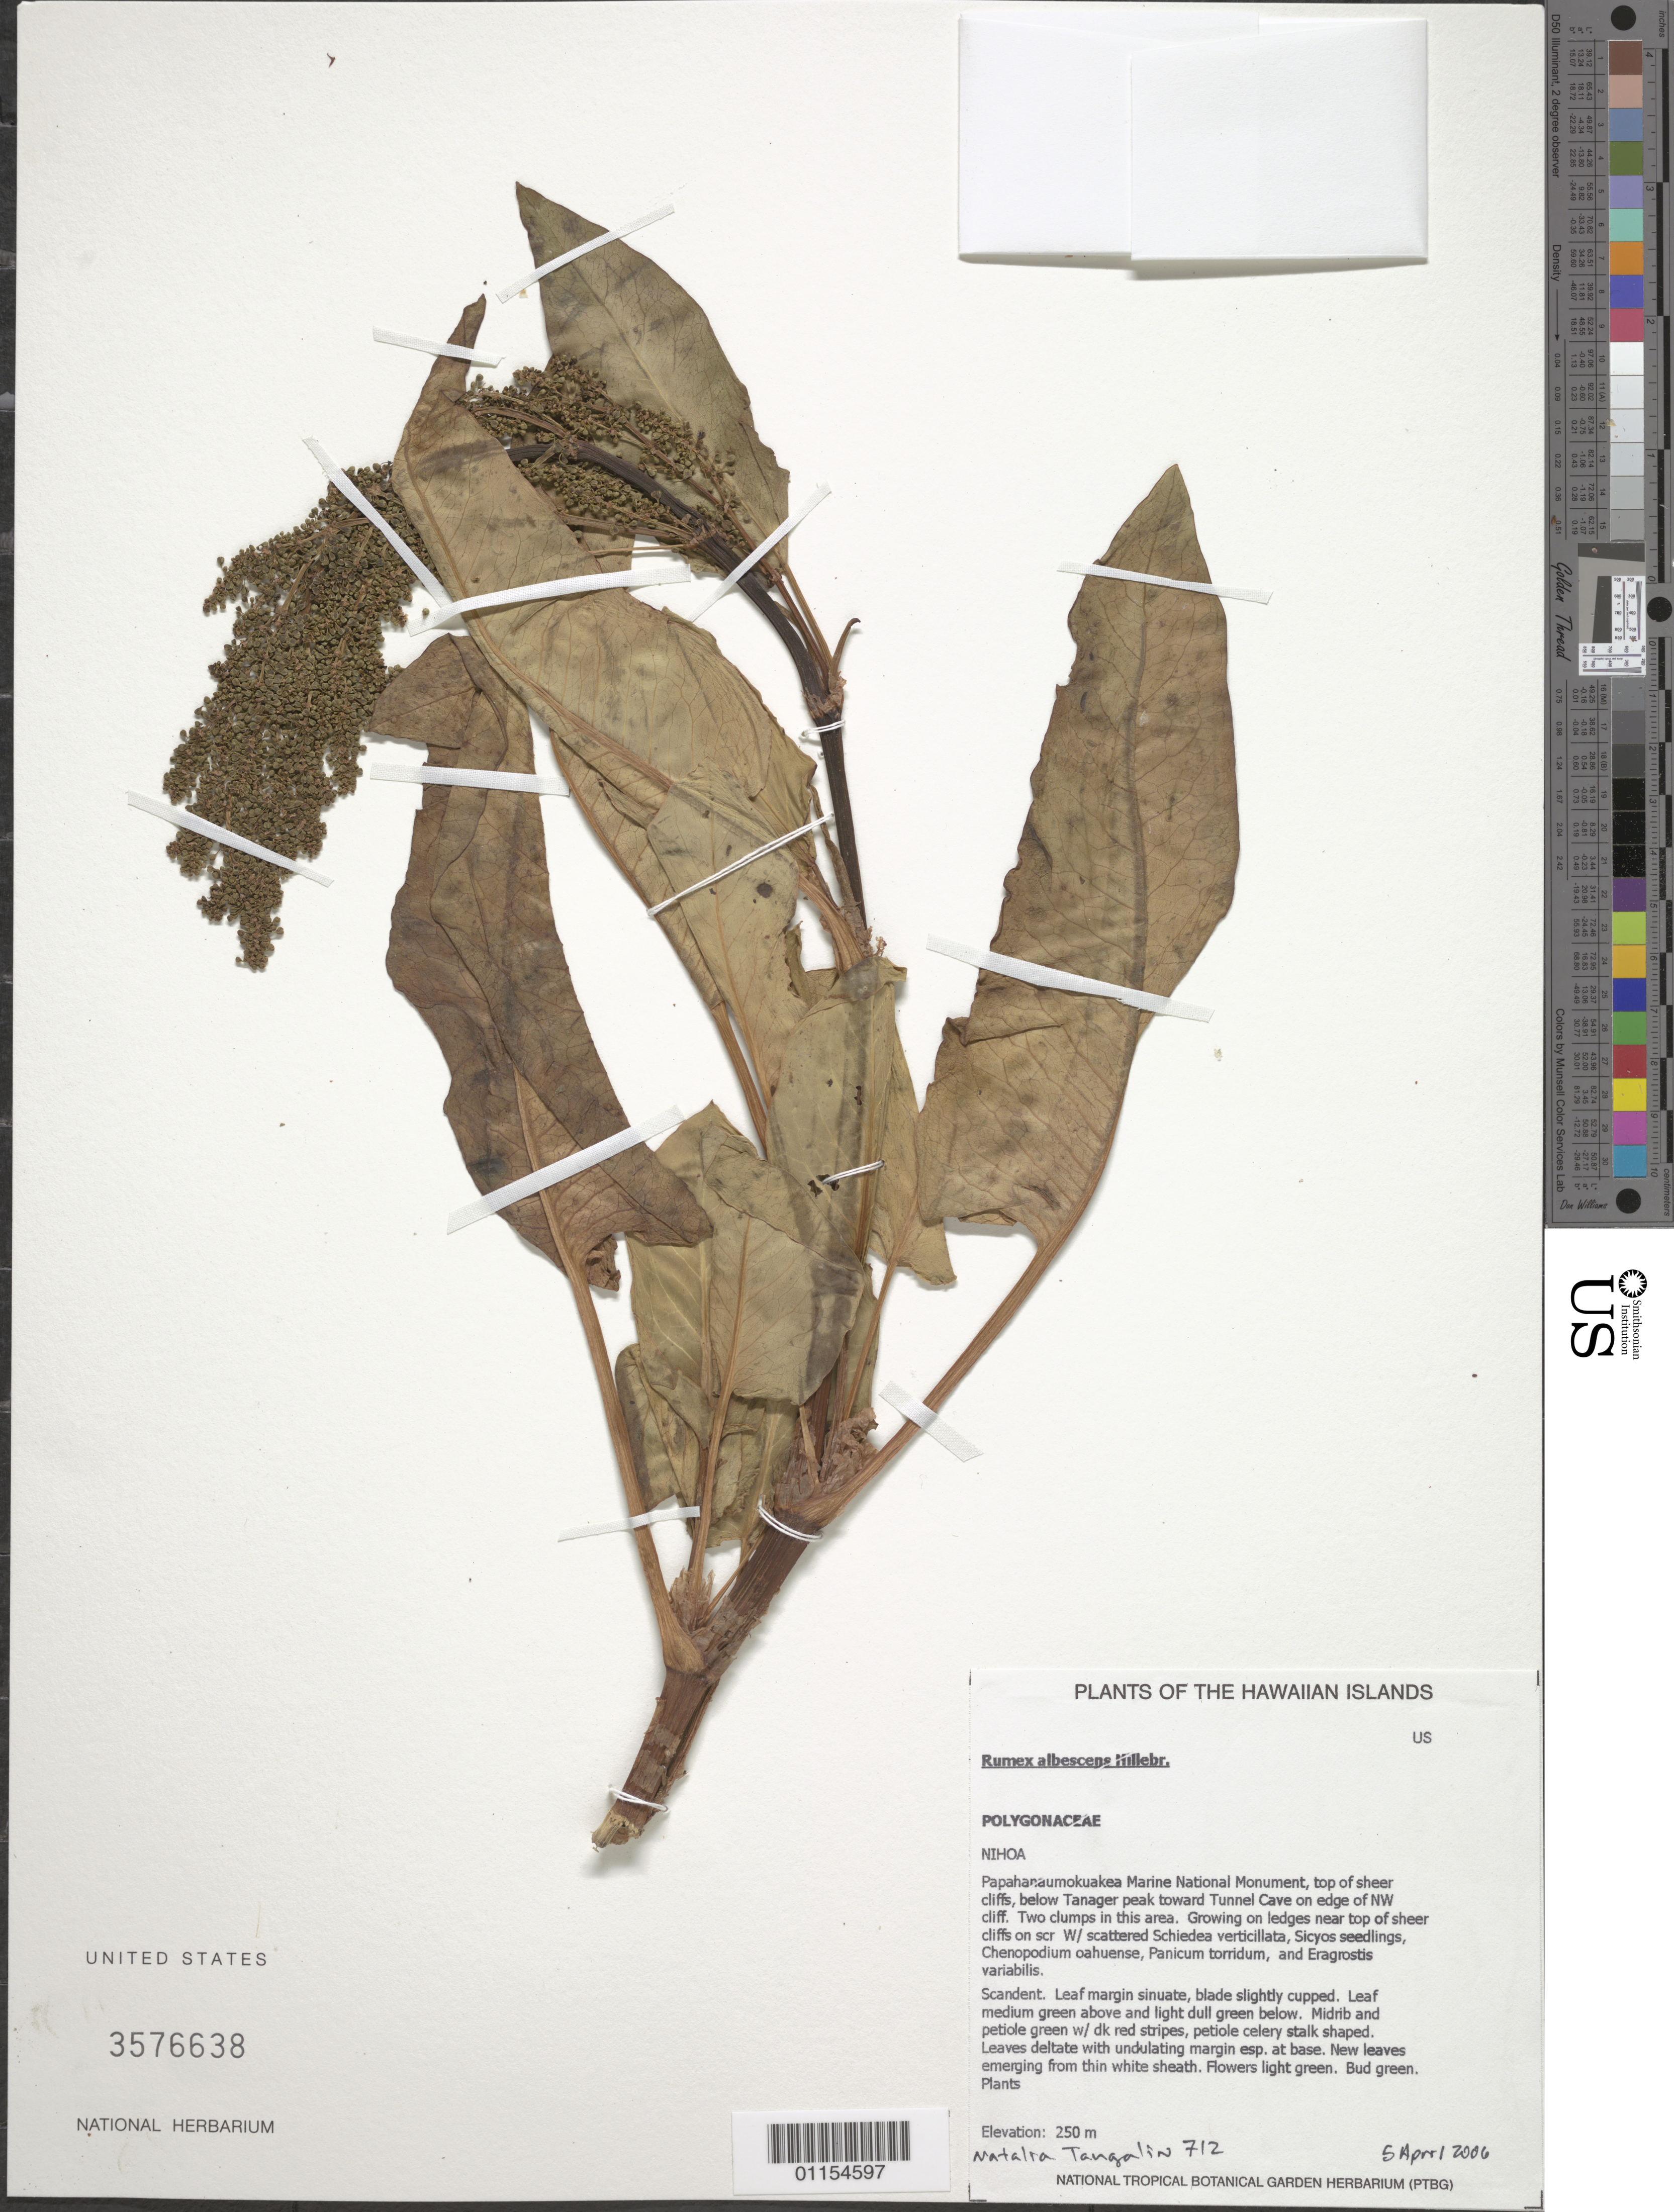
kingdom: Plantae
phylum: Tracheophyta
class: Magnoliopsida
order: Caryophyllales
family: Polygonaceae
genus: Rumex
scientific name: Rumex albescens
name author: Hillebr.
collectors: N. Tangalin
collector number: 712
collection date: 2006-04-05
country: United States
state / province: Hawaii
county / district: Honolulu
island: Nihoa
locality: Papahanaumokuakea Marine National Monument, top of sheer cliffs, below Tanager Peak toward Tunnel Cave on edge of NW cliff.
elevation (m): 250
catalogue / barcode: US 3576638